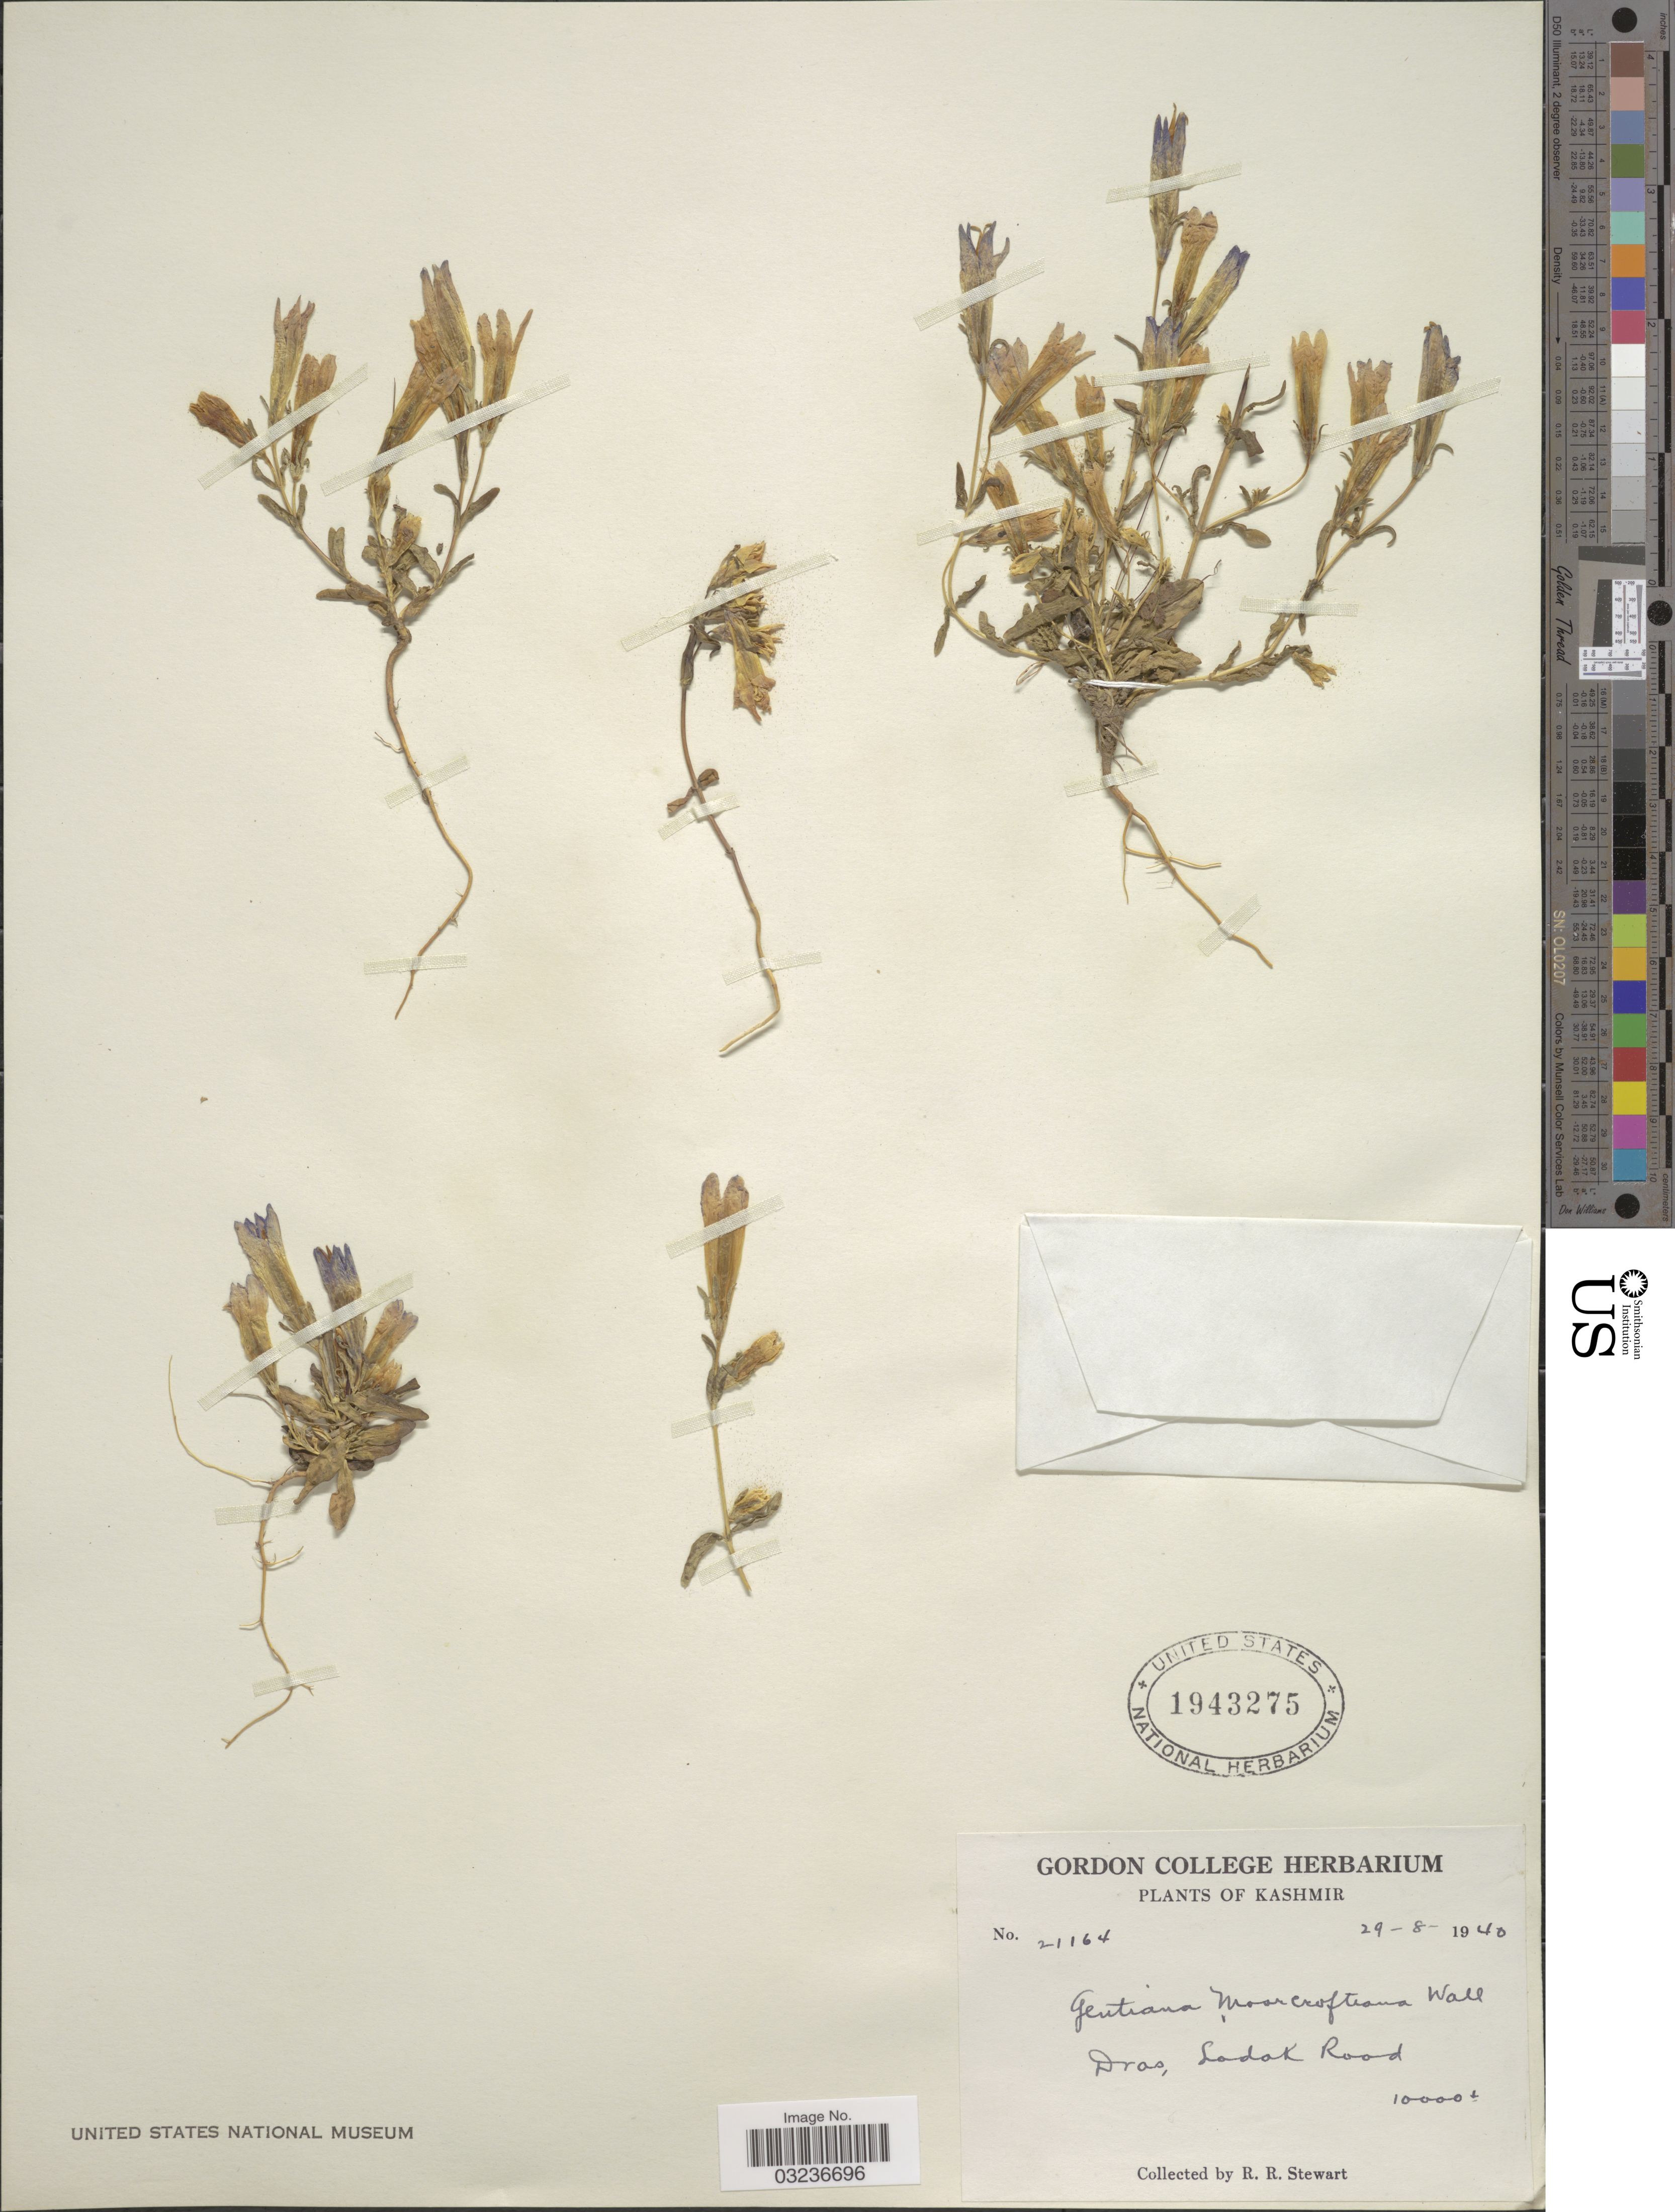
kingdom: Plantae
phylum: Tracheophyta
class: Magnoliopsida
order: Gentianales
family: Gentianaceae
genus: Gentiana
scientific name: Gentiana moorcroftiana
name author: Wall. ex G. Don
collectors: R. Stewart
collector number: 21164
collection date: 1940-08-29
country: India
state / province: Jammu and Kashmir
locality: Kashmir, Dras, Lodak Road.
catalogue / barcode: US 1943275